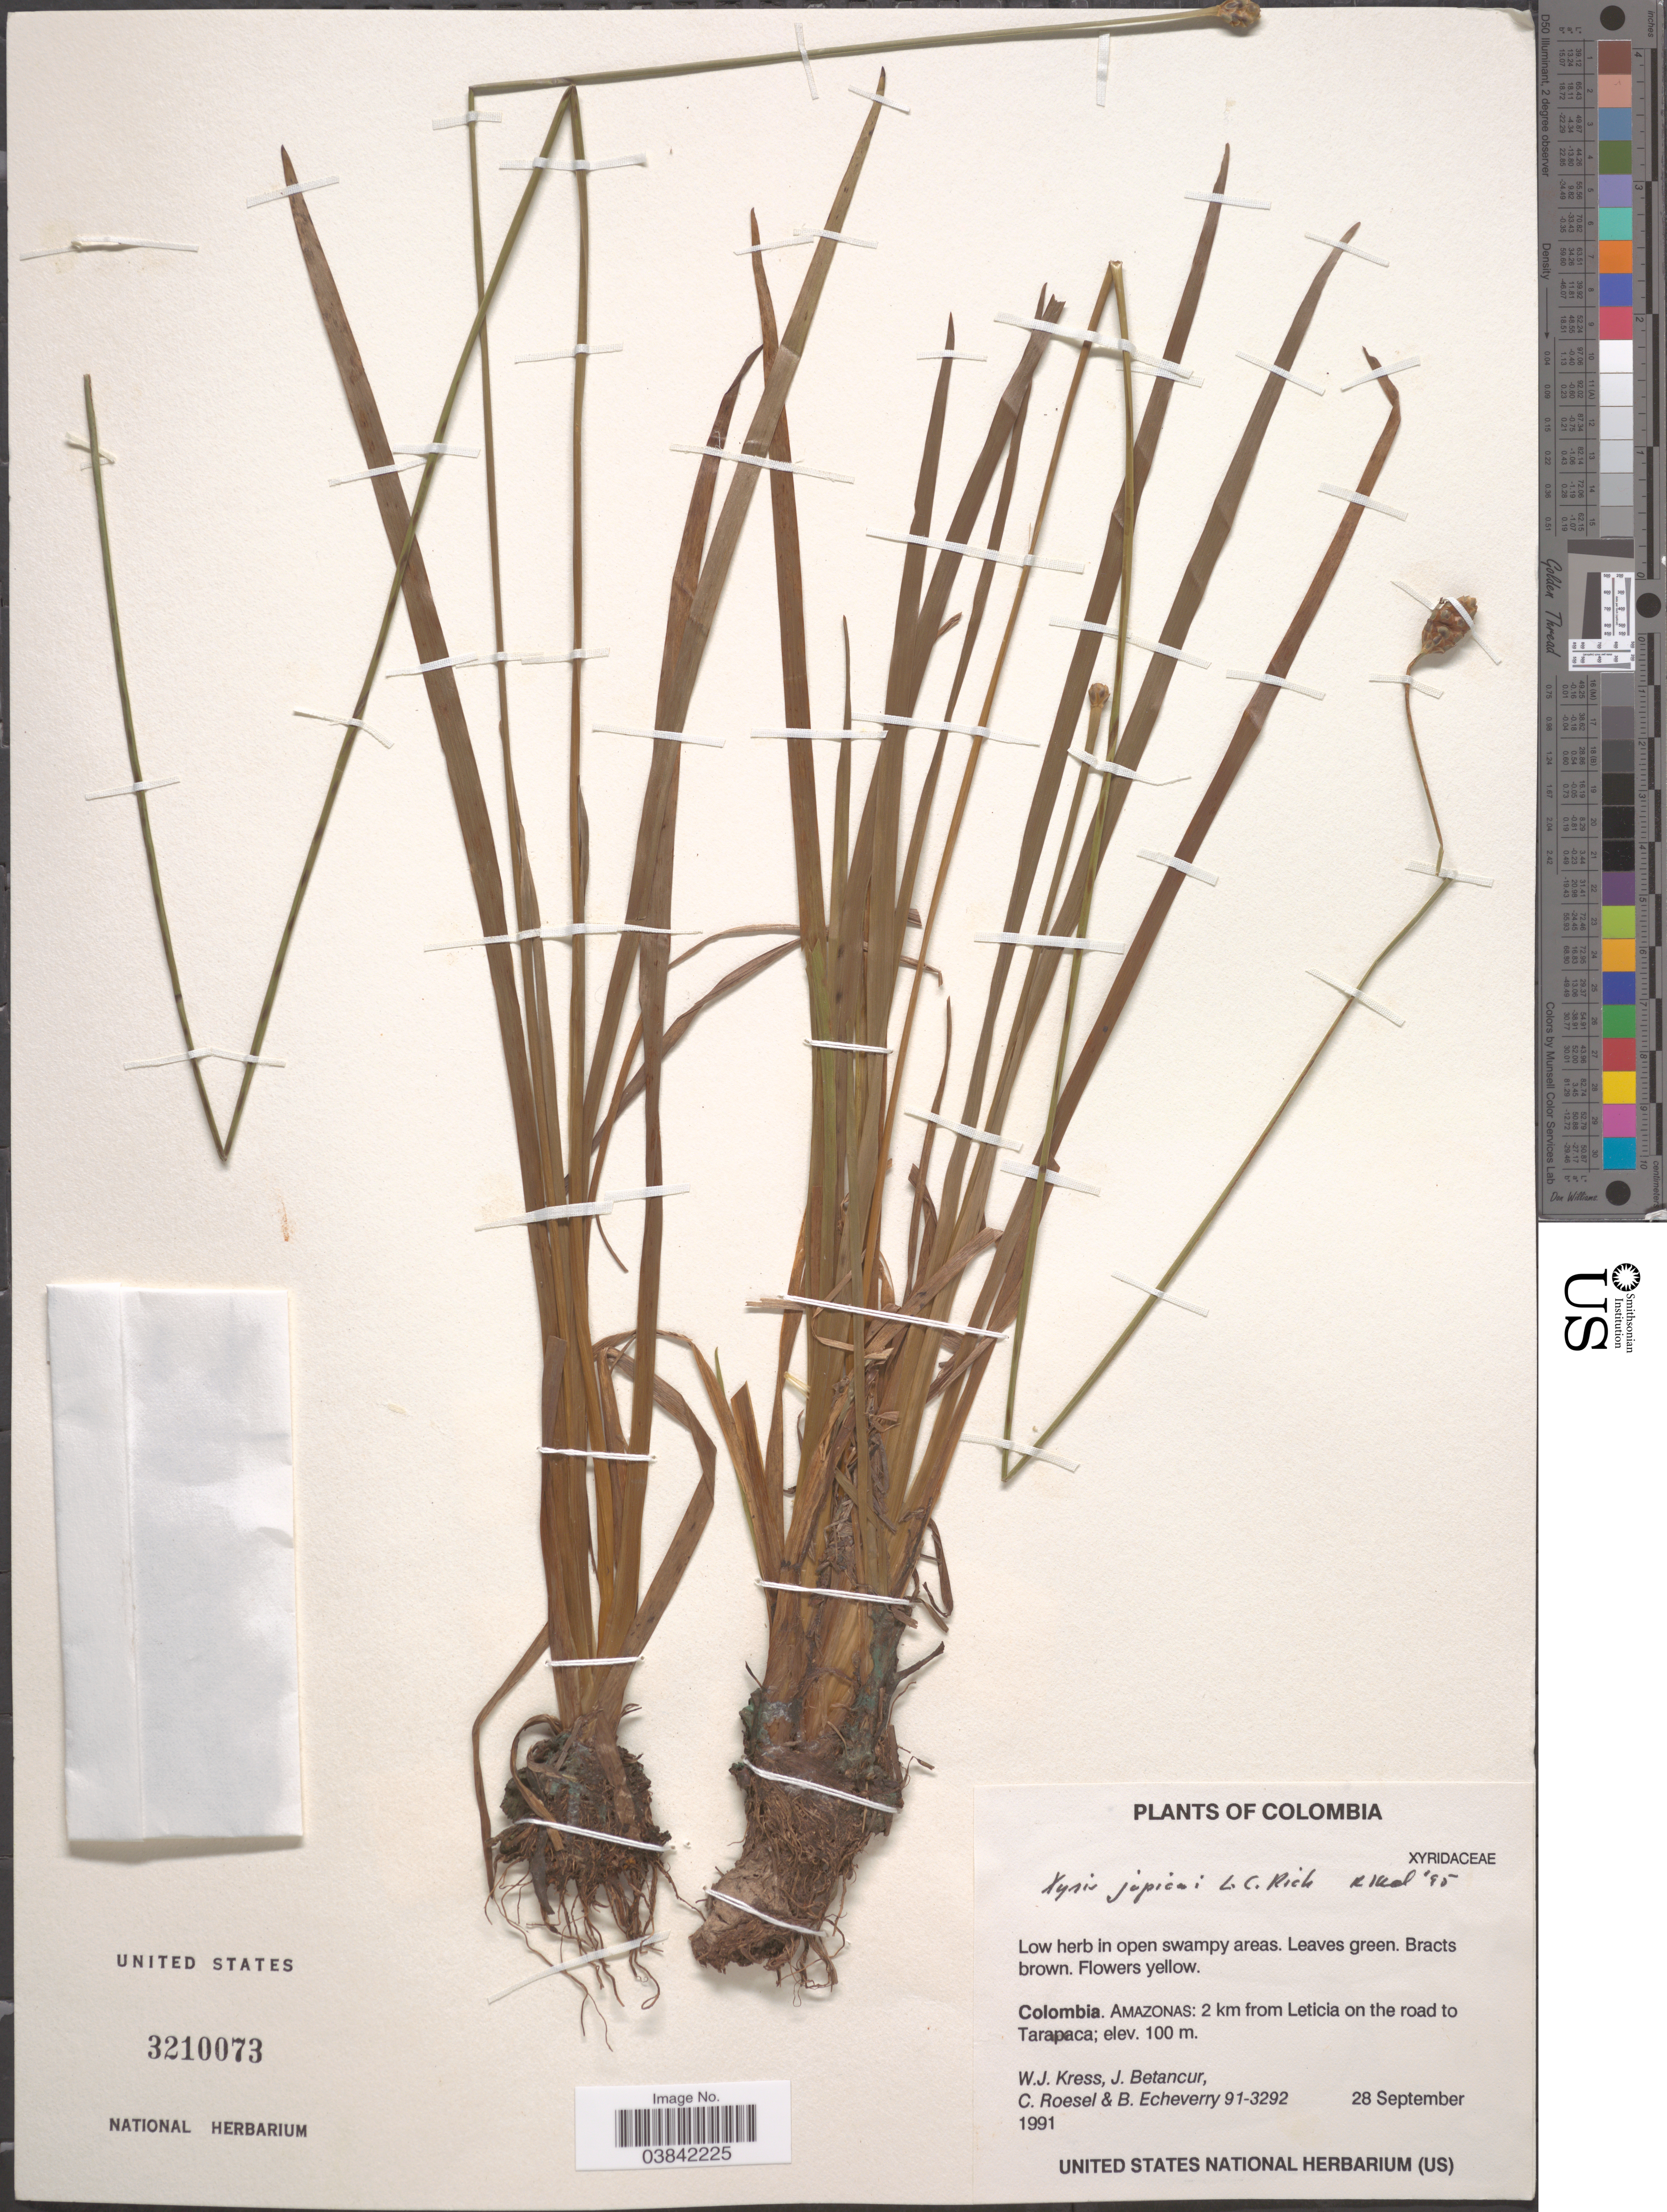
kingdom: Plantae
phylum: Tracheophyta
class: Liliopsida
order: Poales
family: Xyridaceae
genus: Xyris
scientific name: Xyris jupicai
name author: Rich.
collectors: W. J. Kress, J. Betancur, C. S. Roesel & B. Echeverry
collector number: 91-3292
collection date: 1991-09-28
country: Colombia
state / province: Amazônas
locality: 2 km from Leticia on the road to Tarapaca.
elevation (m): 100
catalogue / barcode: US 3210073